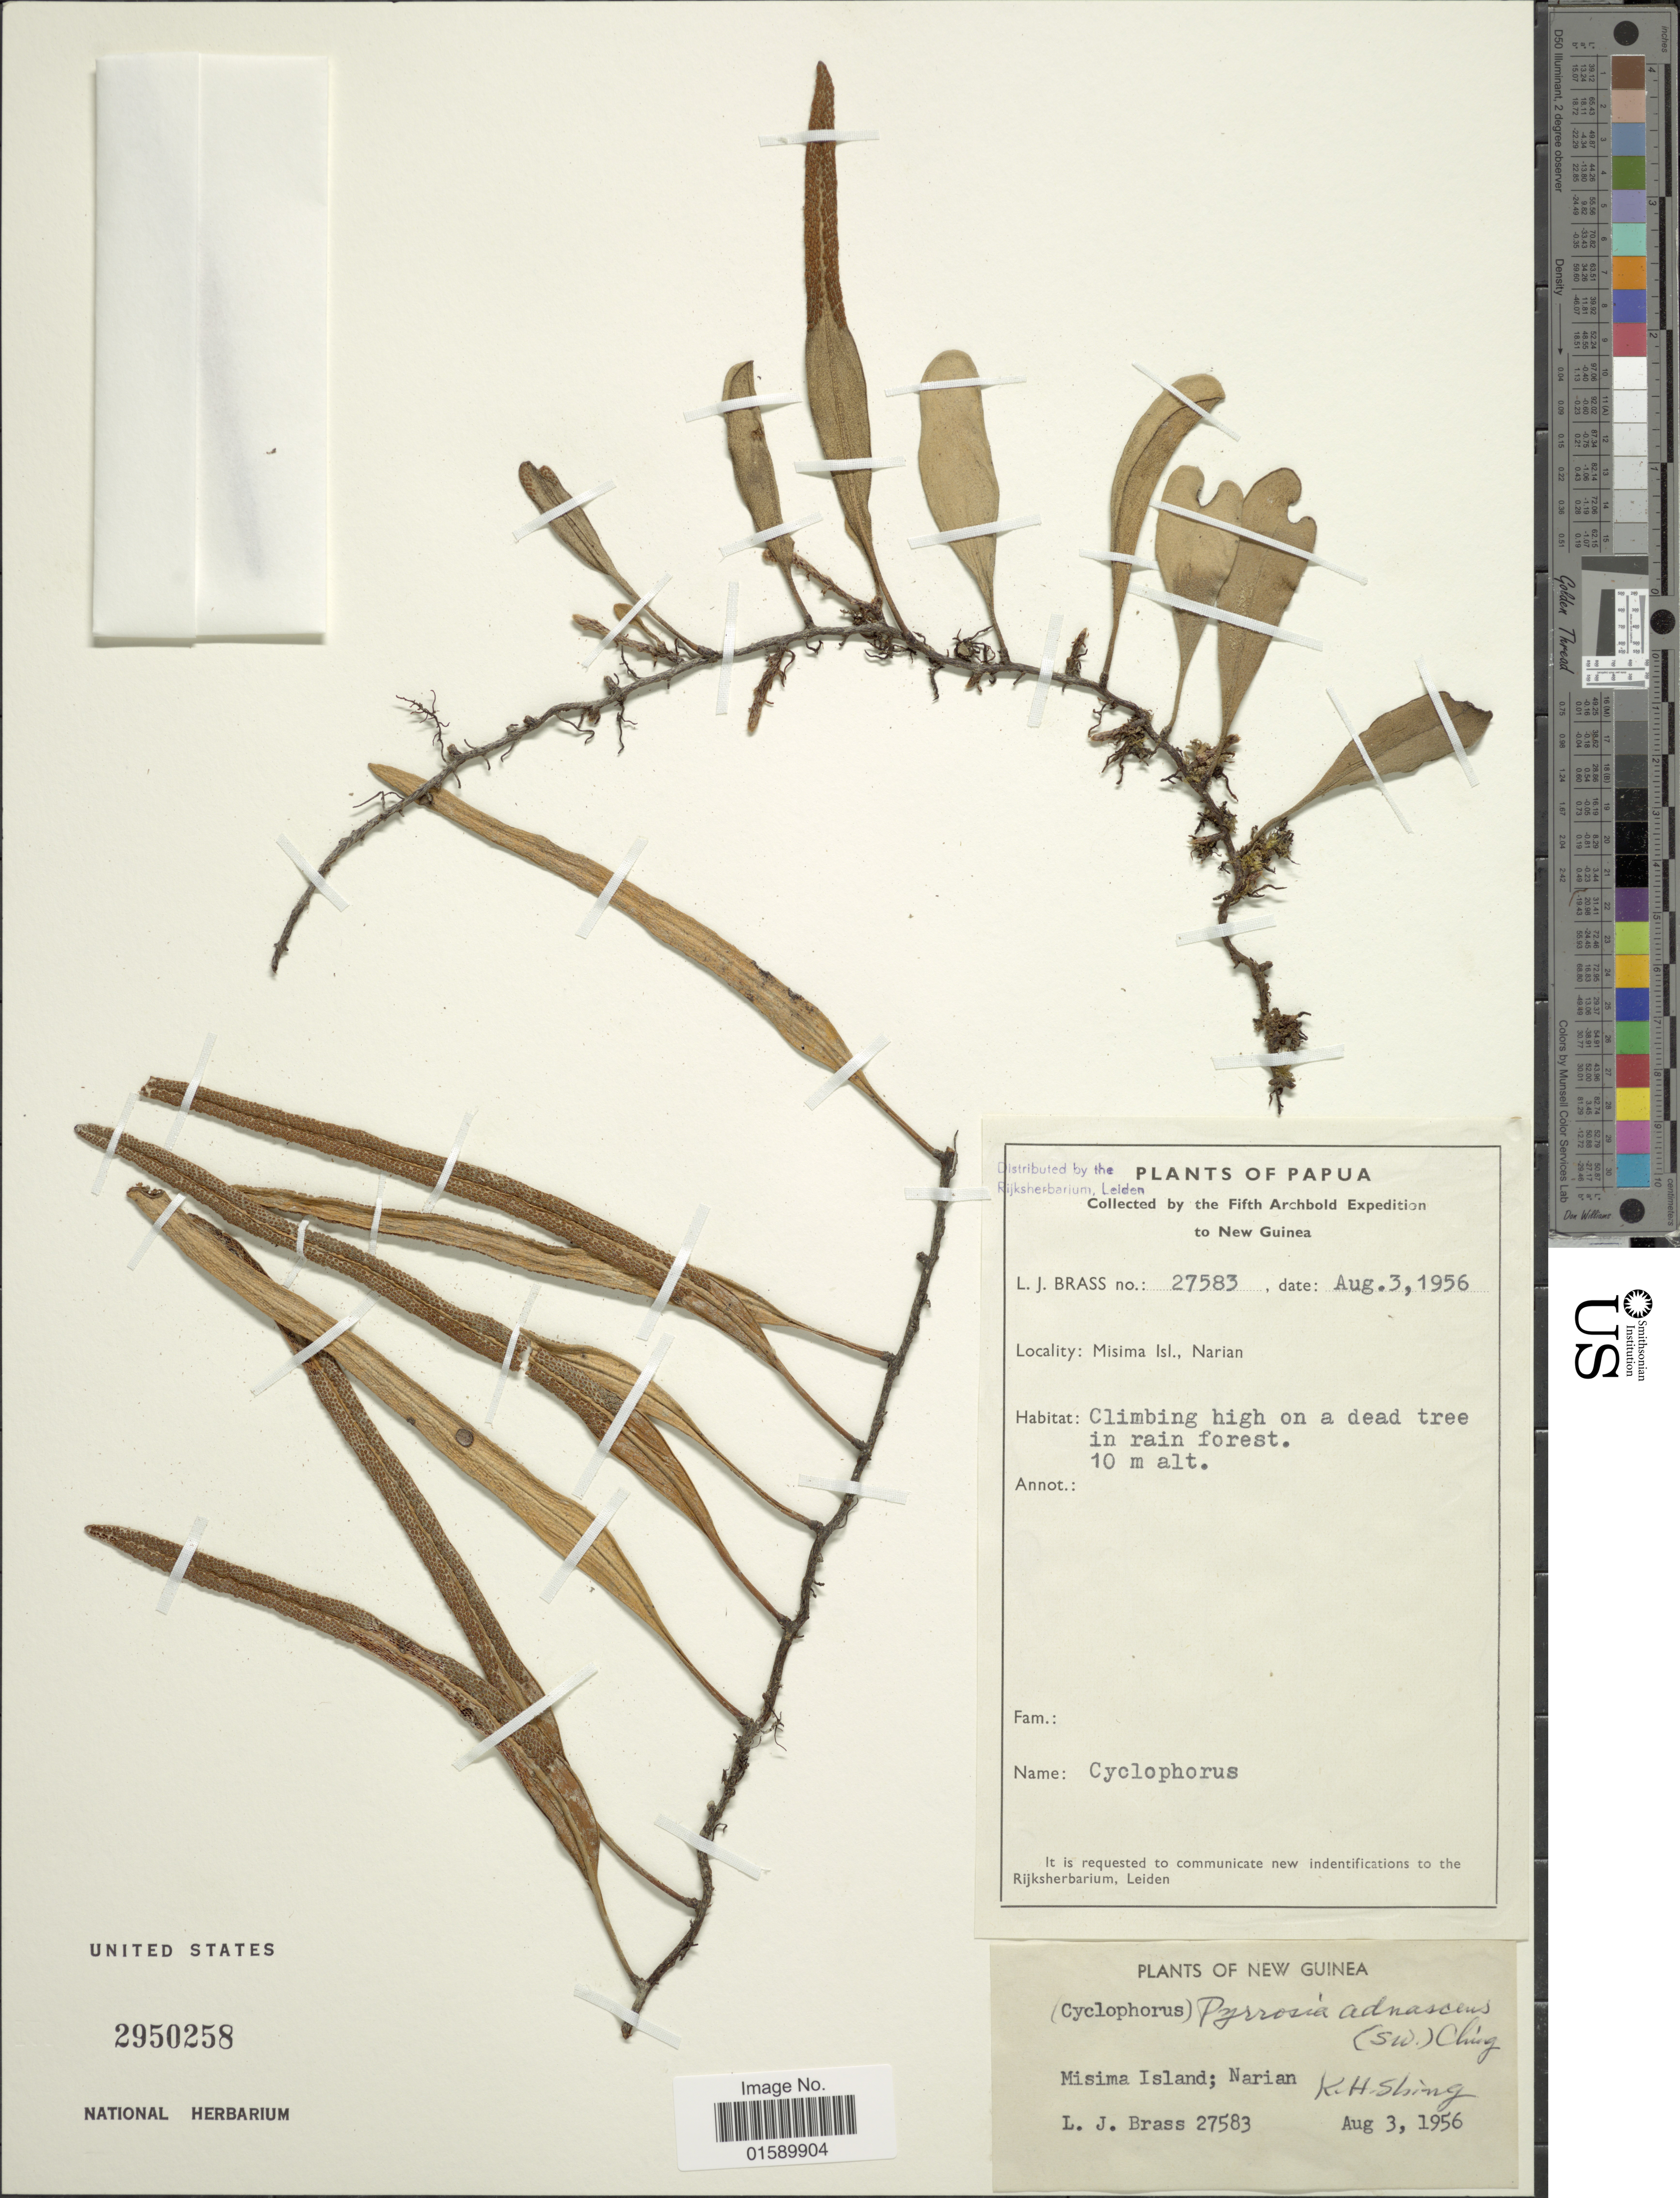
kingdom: Plantae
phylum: Tracheophyta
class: Polypodiopsida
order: Polypodiales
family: Polypodiaceae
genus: Pyrrosia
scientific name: Pyrrosia sp.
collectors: L. J. Brass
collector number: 27583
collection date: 1956-08-03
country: Papua New Guinea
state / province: Milne Bay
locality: Papua. Misima Isl., Narian.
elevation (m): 10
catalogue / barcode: US 2950258